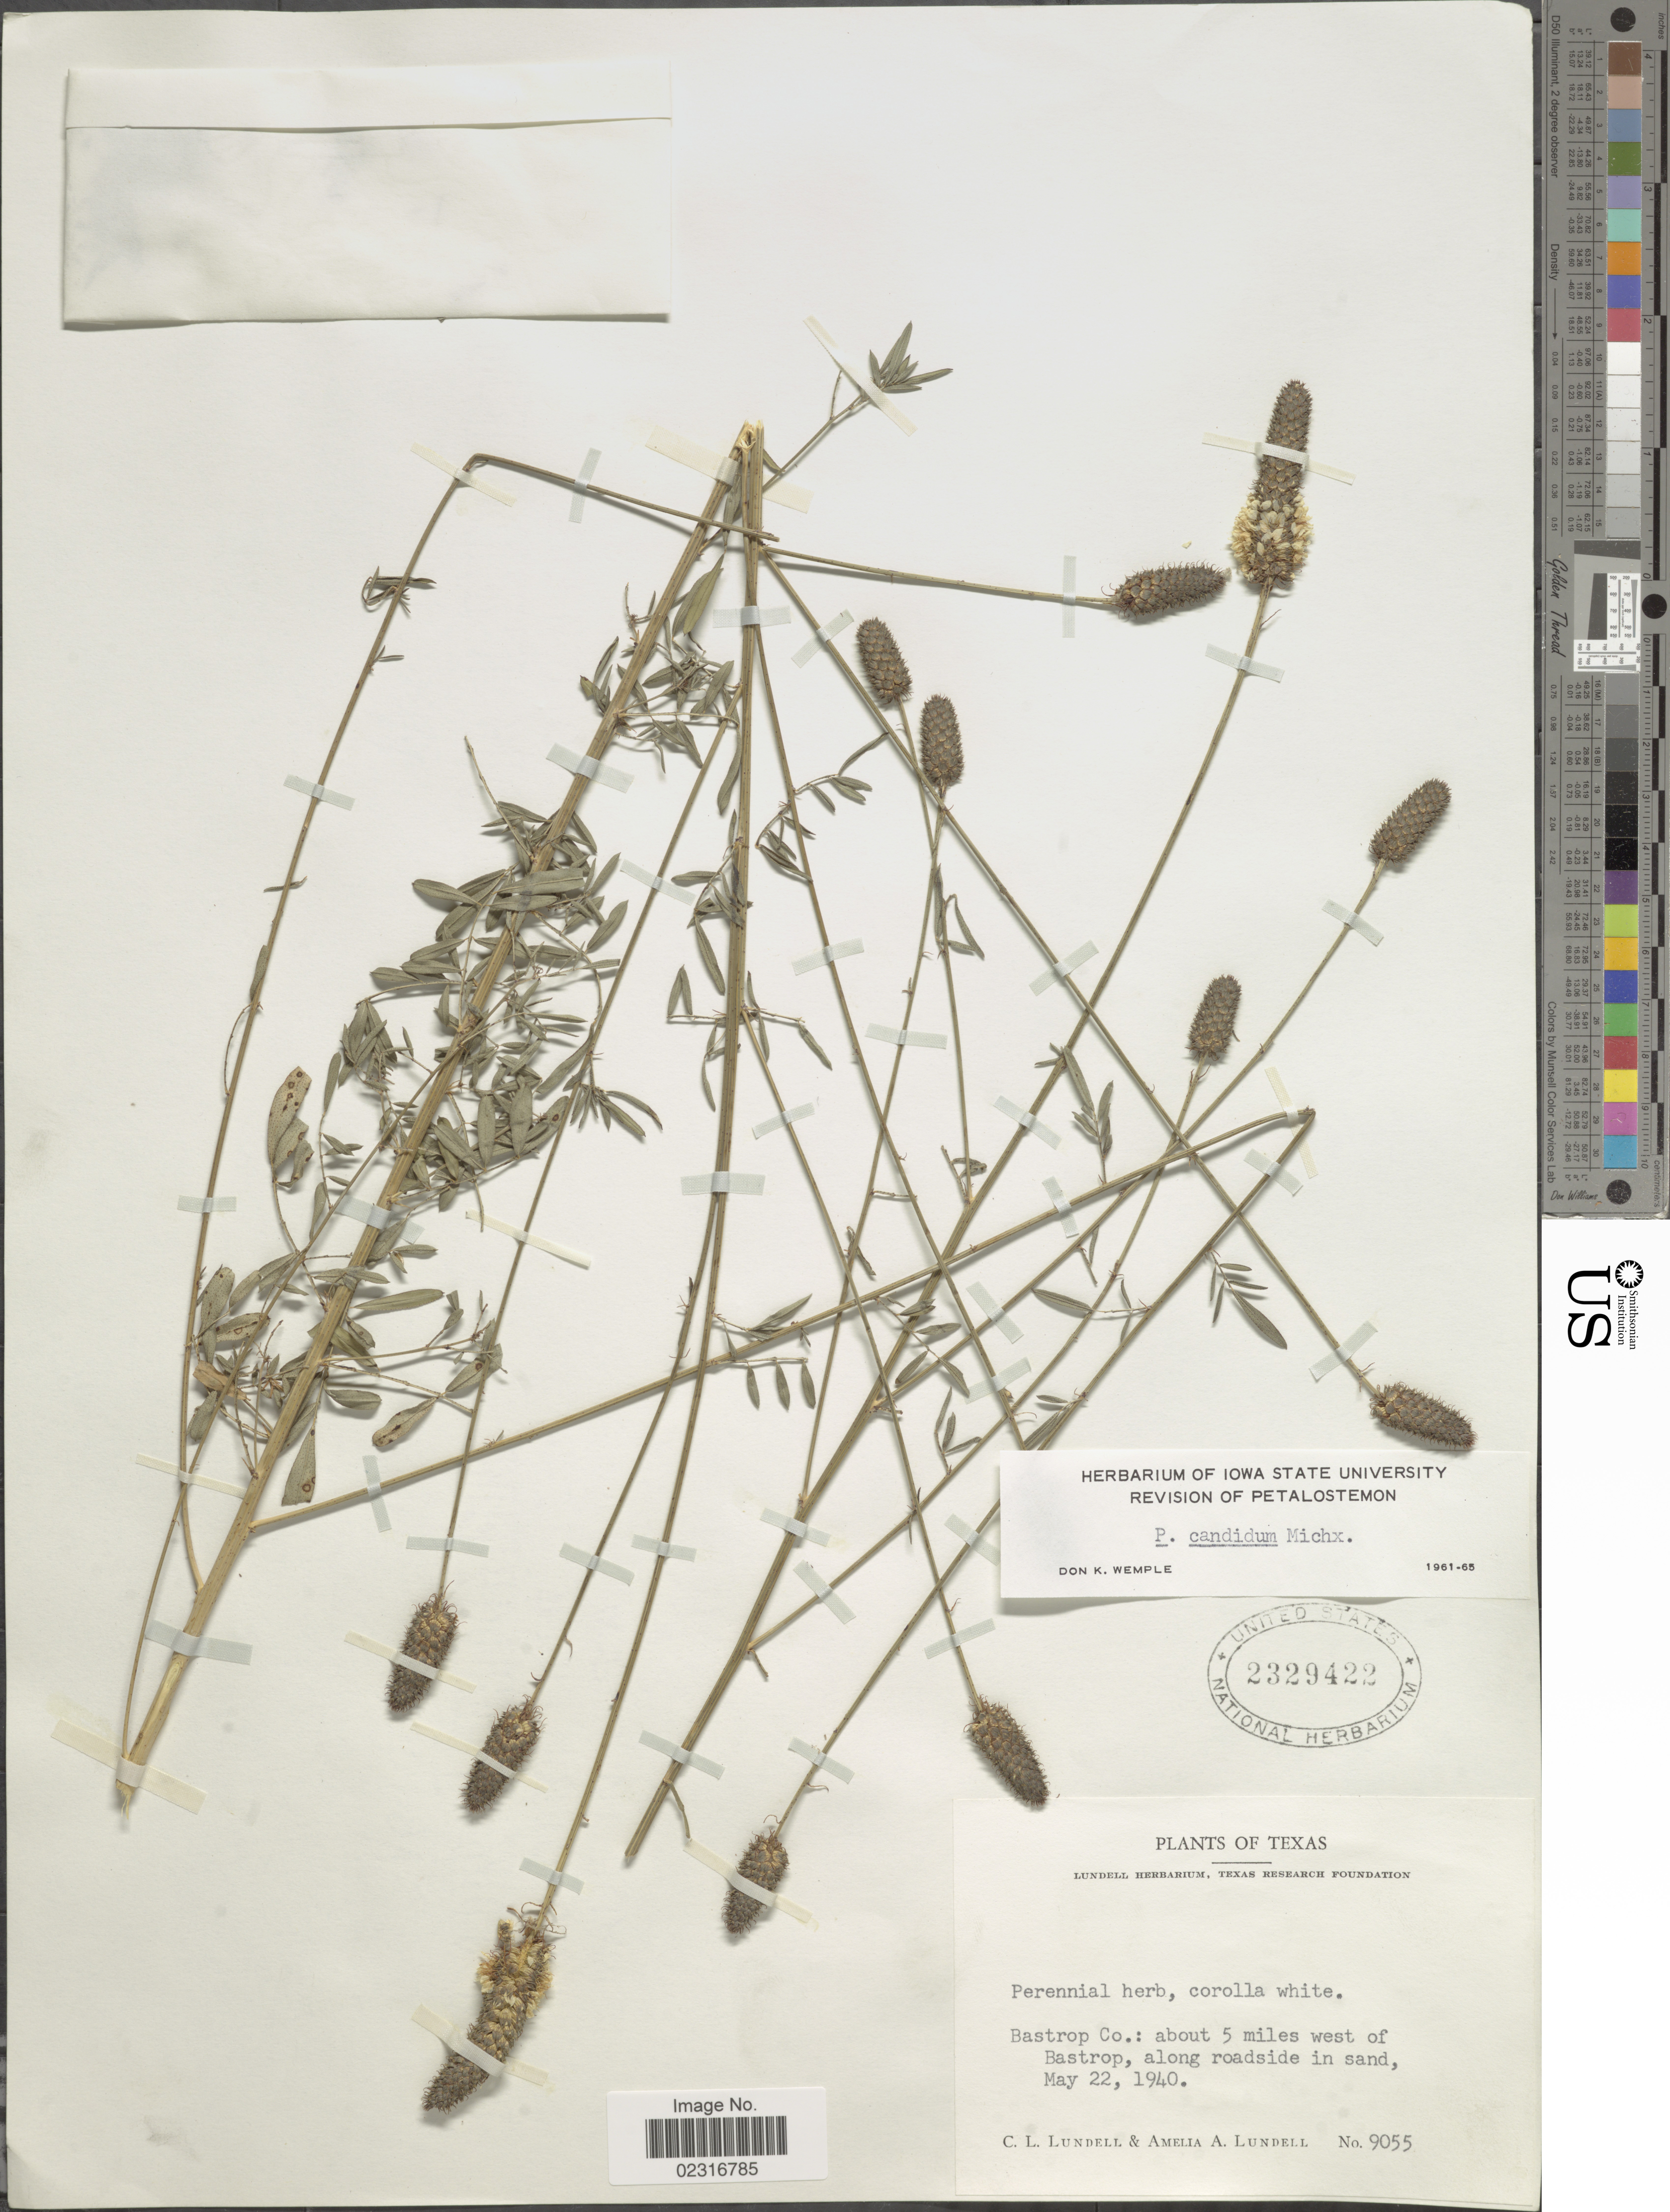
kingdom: Plantae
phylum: Tracheophyta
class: Magnoliopsida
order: Fabales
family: Fabaceae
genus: Dalea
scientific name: Dalea candida var. candida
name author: Michx. ex Willd.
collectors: C. L. Lundell & A. A. Lundell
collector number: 9055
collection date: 1940-05-22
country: United States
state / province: Texas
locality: Bastrop Co.: about 5 miles west of Bastrop, along roadside in sand.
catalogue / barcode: US 2329422